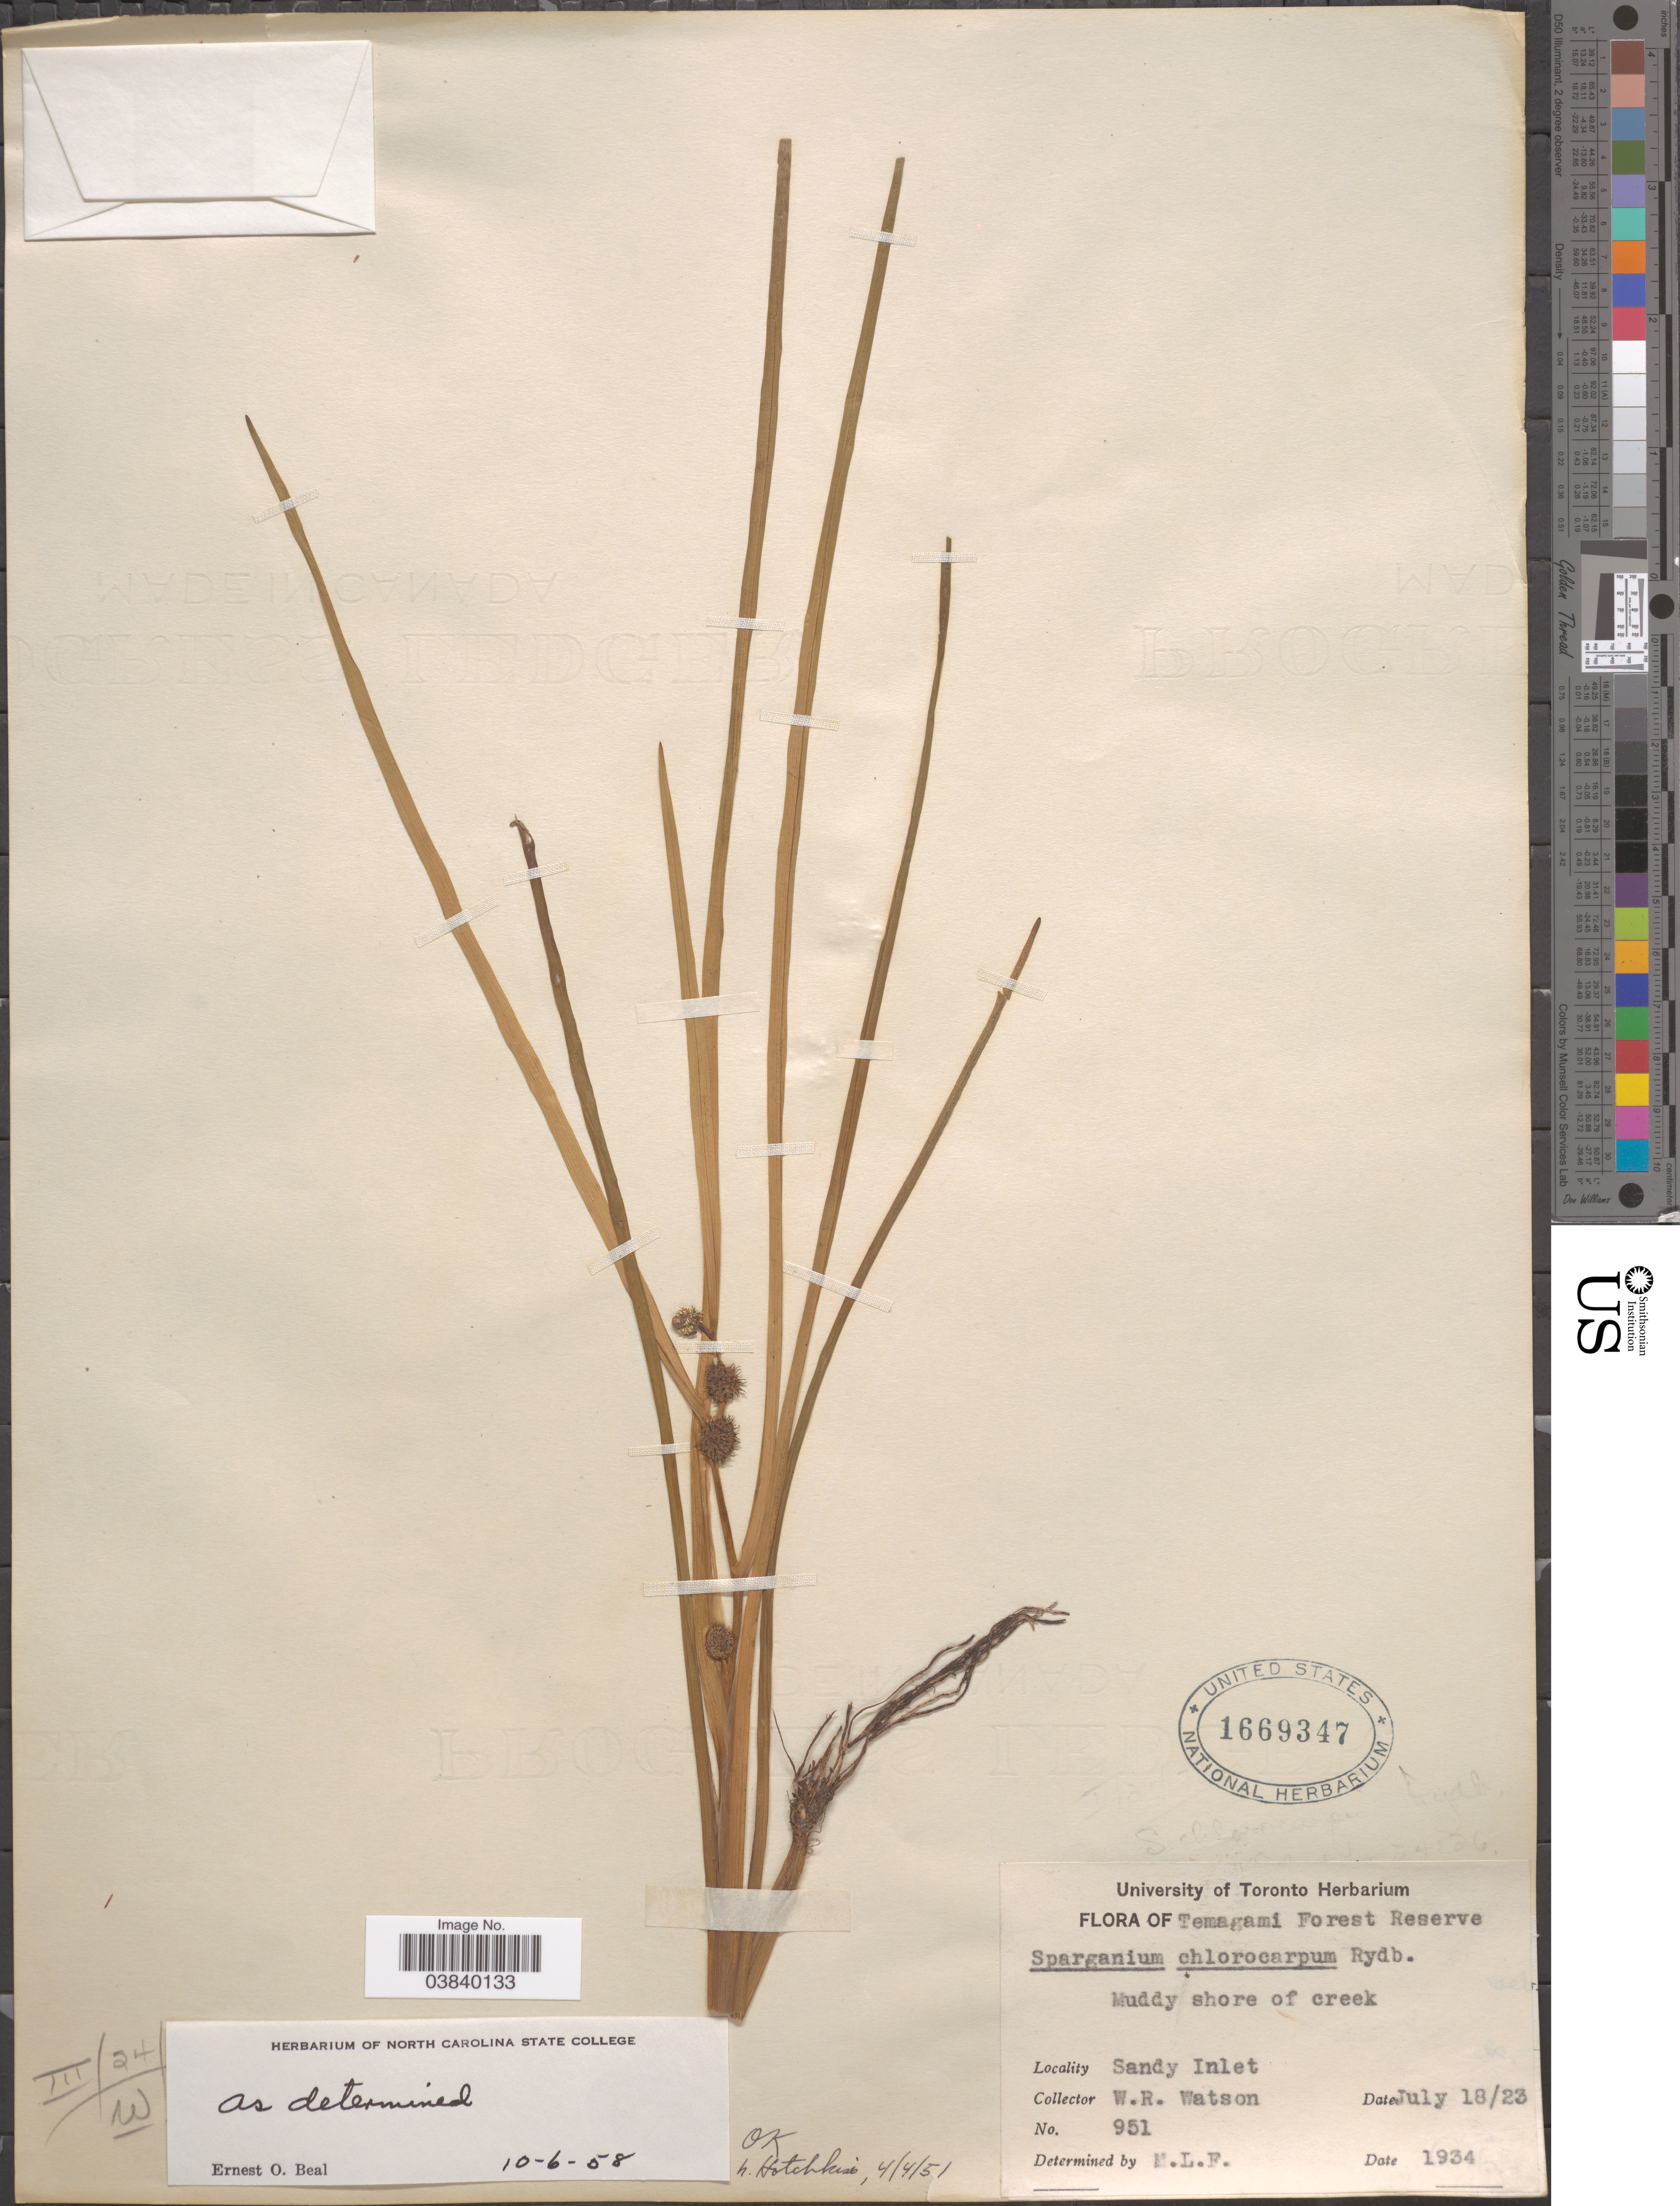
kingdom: Plantae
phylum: Tracheophyta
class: Liliopsida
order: Poales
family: Typhaceae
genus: Sparganium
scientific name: Sparganium chlorocarpum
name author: Rydb.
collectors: W. R. Watson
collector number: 951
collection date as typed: Transcribed d/m/y: 18/7/23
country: Canada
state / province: Ontario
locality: Temagami Forest Reserve. Sandy Inlet.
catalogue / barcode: US 1669347